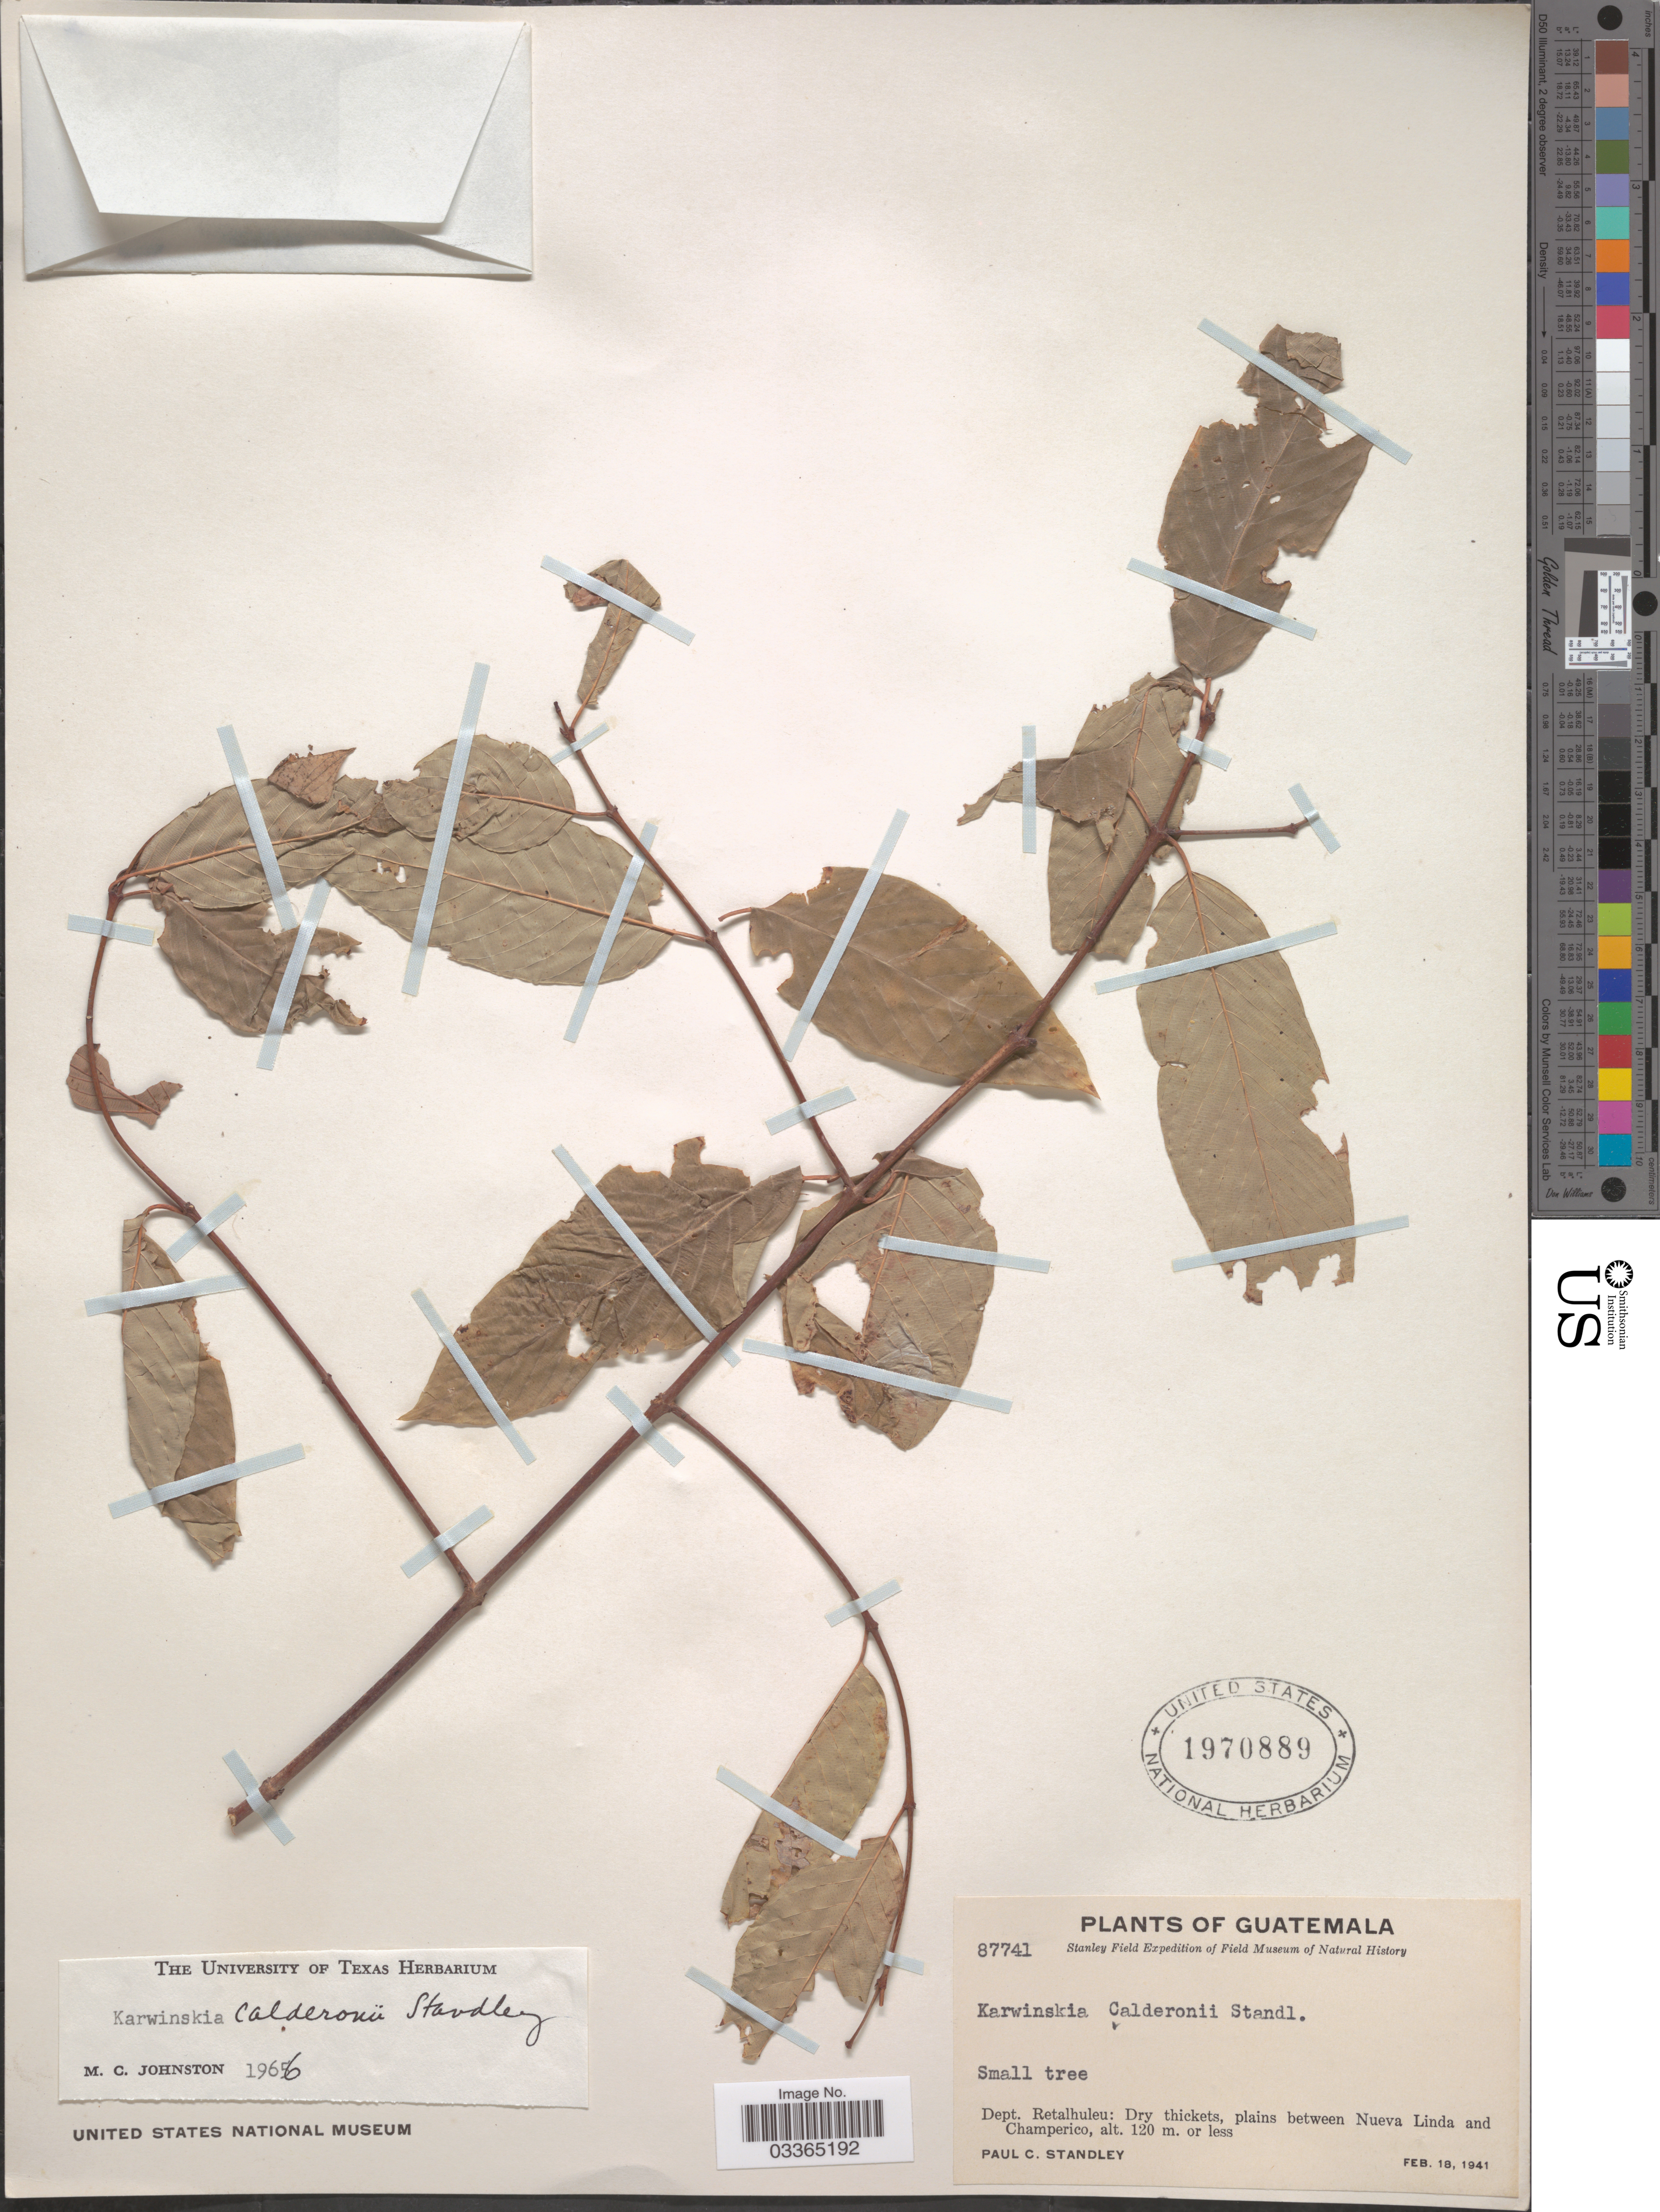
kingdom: Plantae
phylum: Tracheophyta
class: Magnoliopsida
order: Rosales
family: Rhamnaceae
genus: Karwinskia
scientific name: Karwinskia calderonii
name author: Standl.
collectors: P. C. Standley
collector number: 87741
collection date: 1941-02-18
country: Guatemala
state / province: Retalhuleu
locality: Dept. Retalhuleu: Dry thickets, plains between Nueva Linda and Champerico.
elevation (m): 120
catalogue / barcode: US 1970889